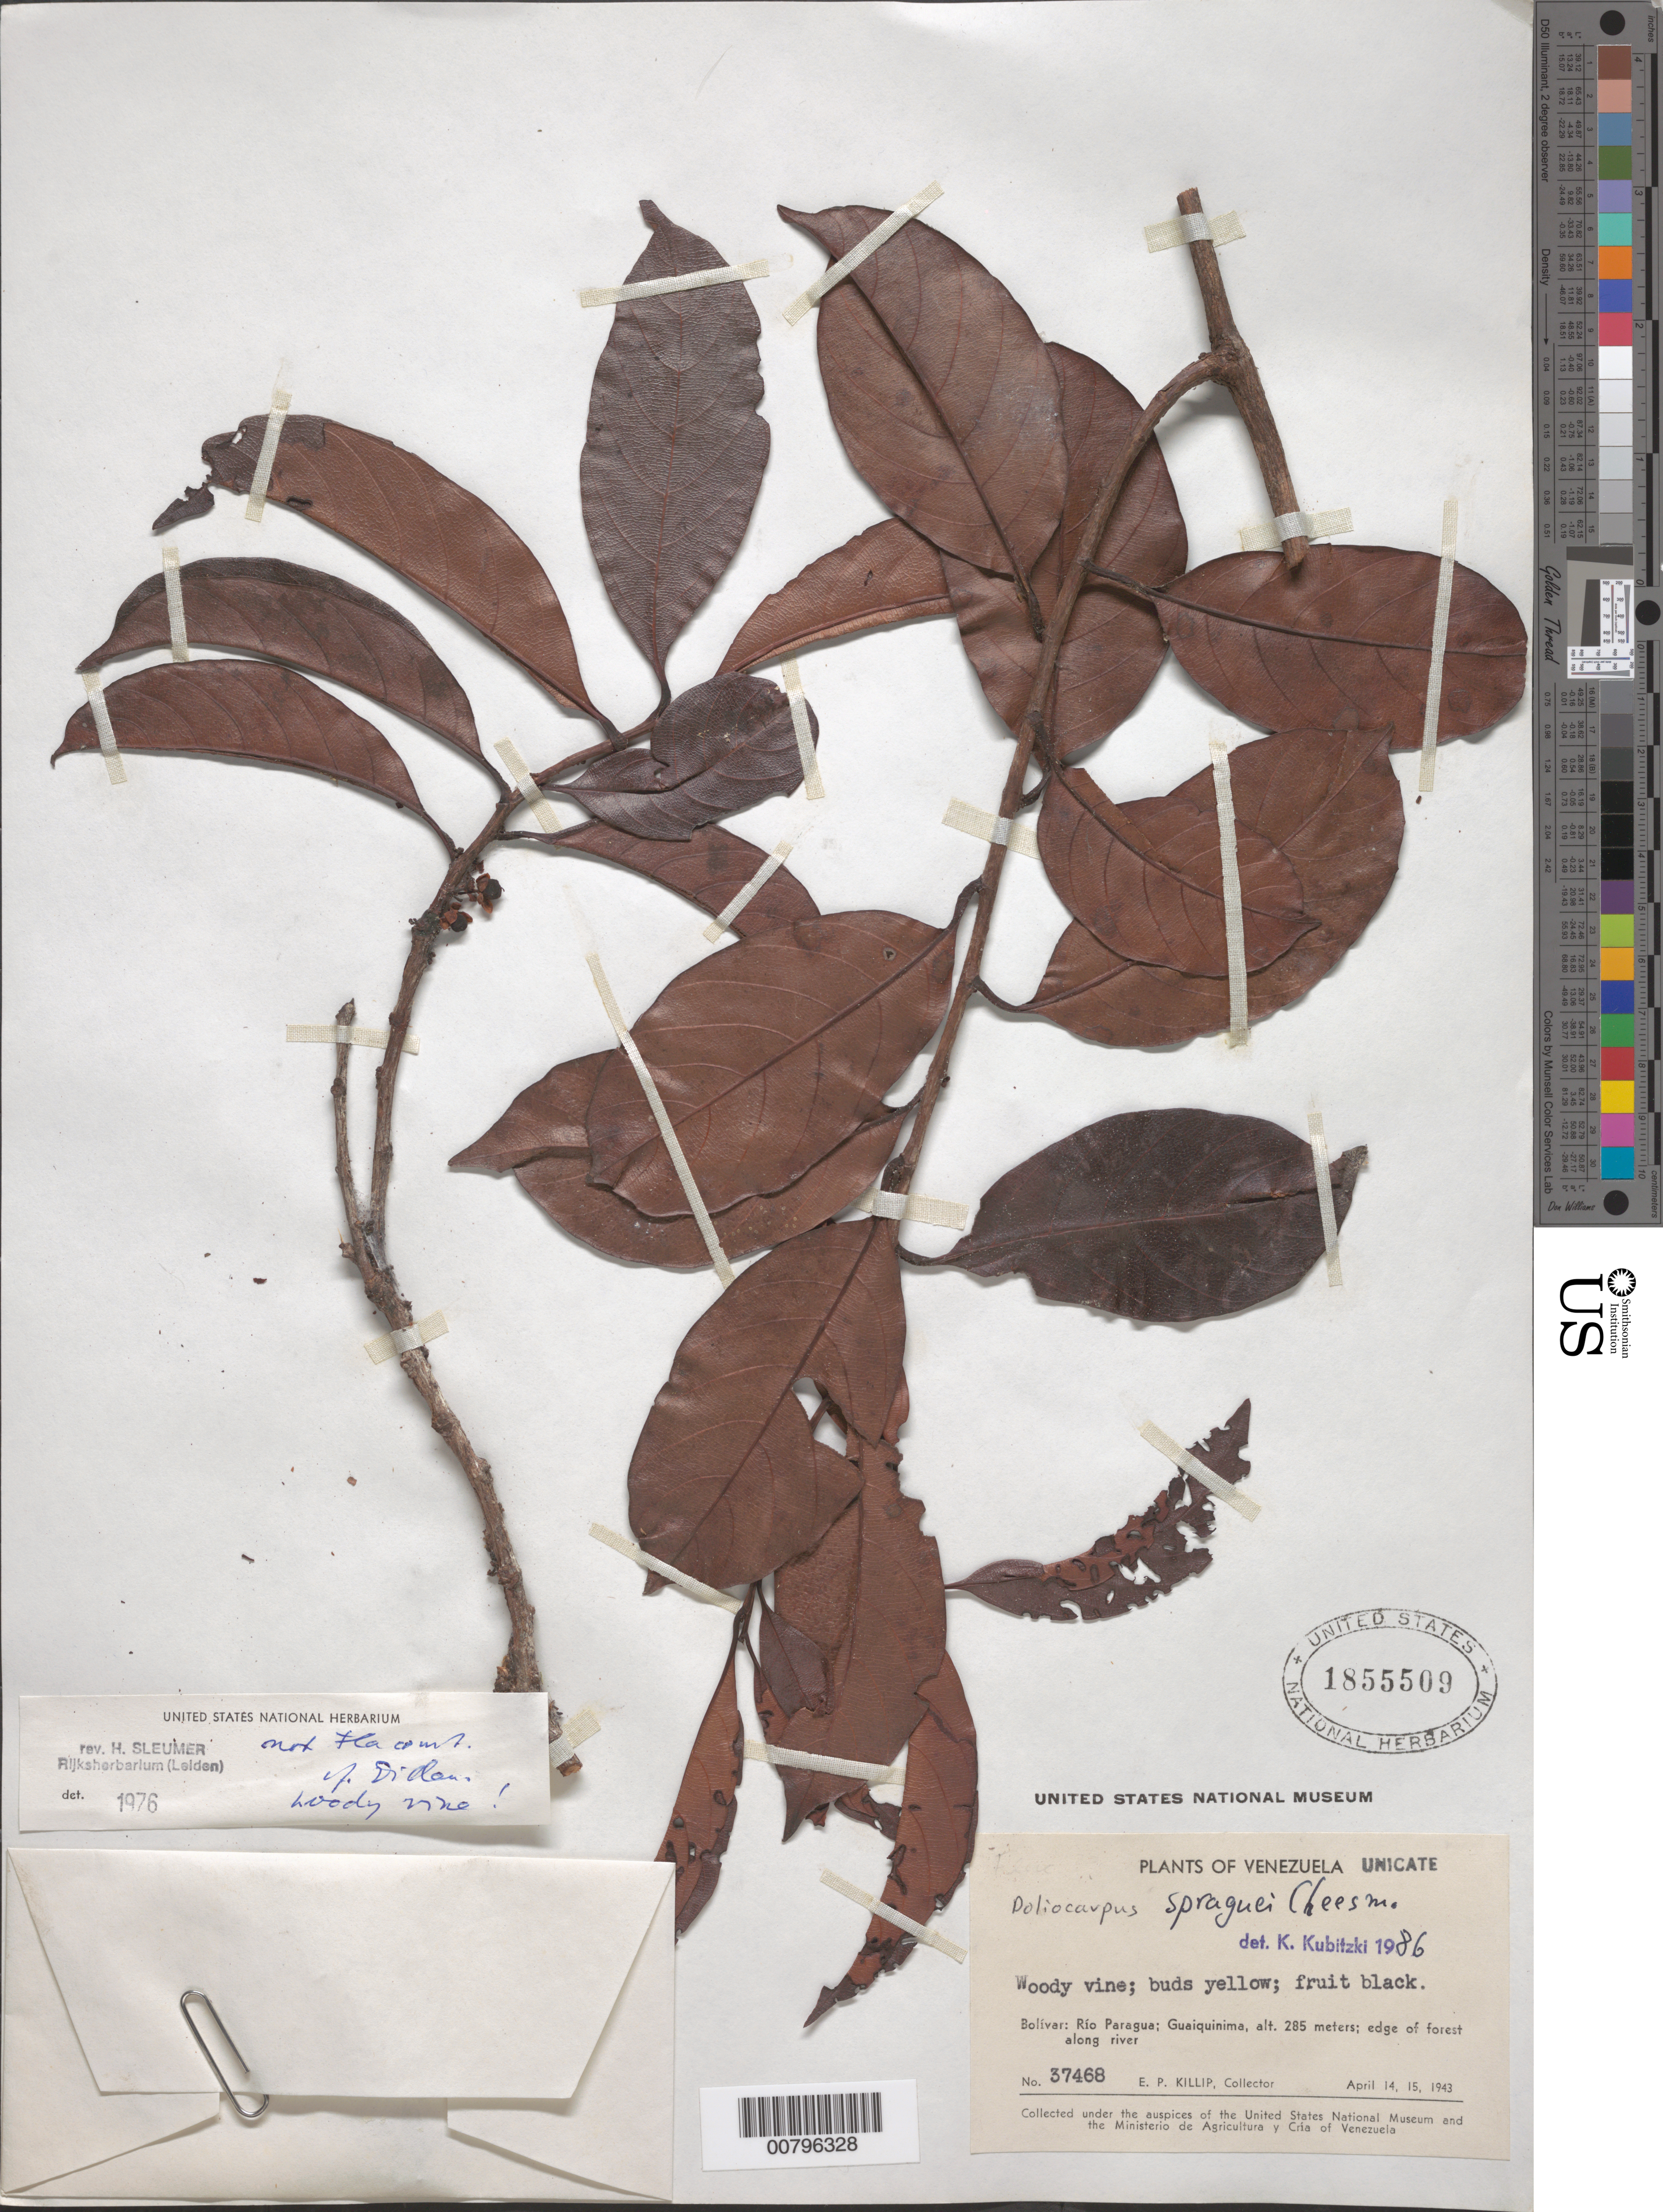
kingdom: Plantae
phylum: Tracheophyta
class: Magnoliopsida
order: Dilleniales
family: Dilleniaceae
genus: Doliocarpus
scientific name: Doliocarpus spraguei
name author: Cheesman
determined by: Kubitzki, Klaus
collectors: E. P. Killip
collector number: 37468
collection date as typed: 14-Apr-43 to 15-Apr-43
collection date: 1943-04-14/1943-04-15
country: Venezuela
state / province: Bolívar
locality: Guaiquinima, Río Paragua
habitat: Edge of forest along river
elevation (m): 285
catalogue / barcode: US 1855509